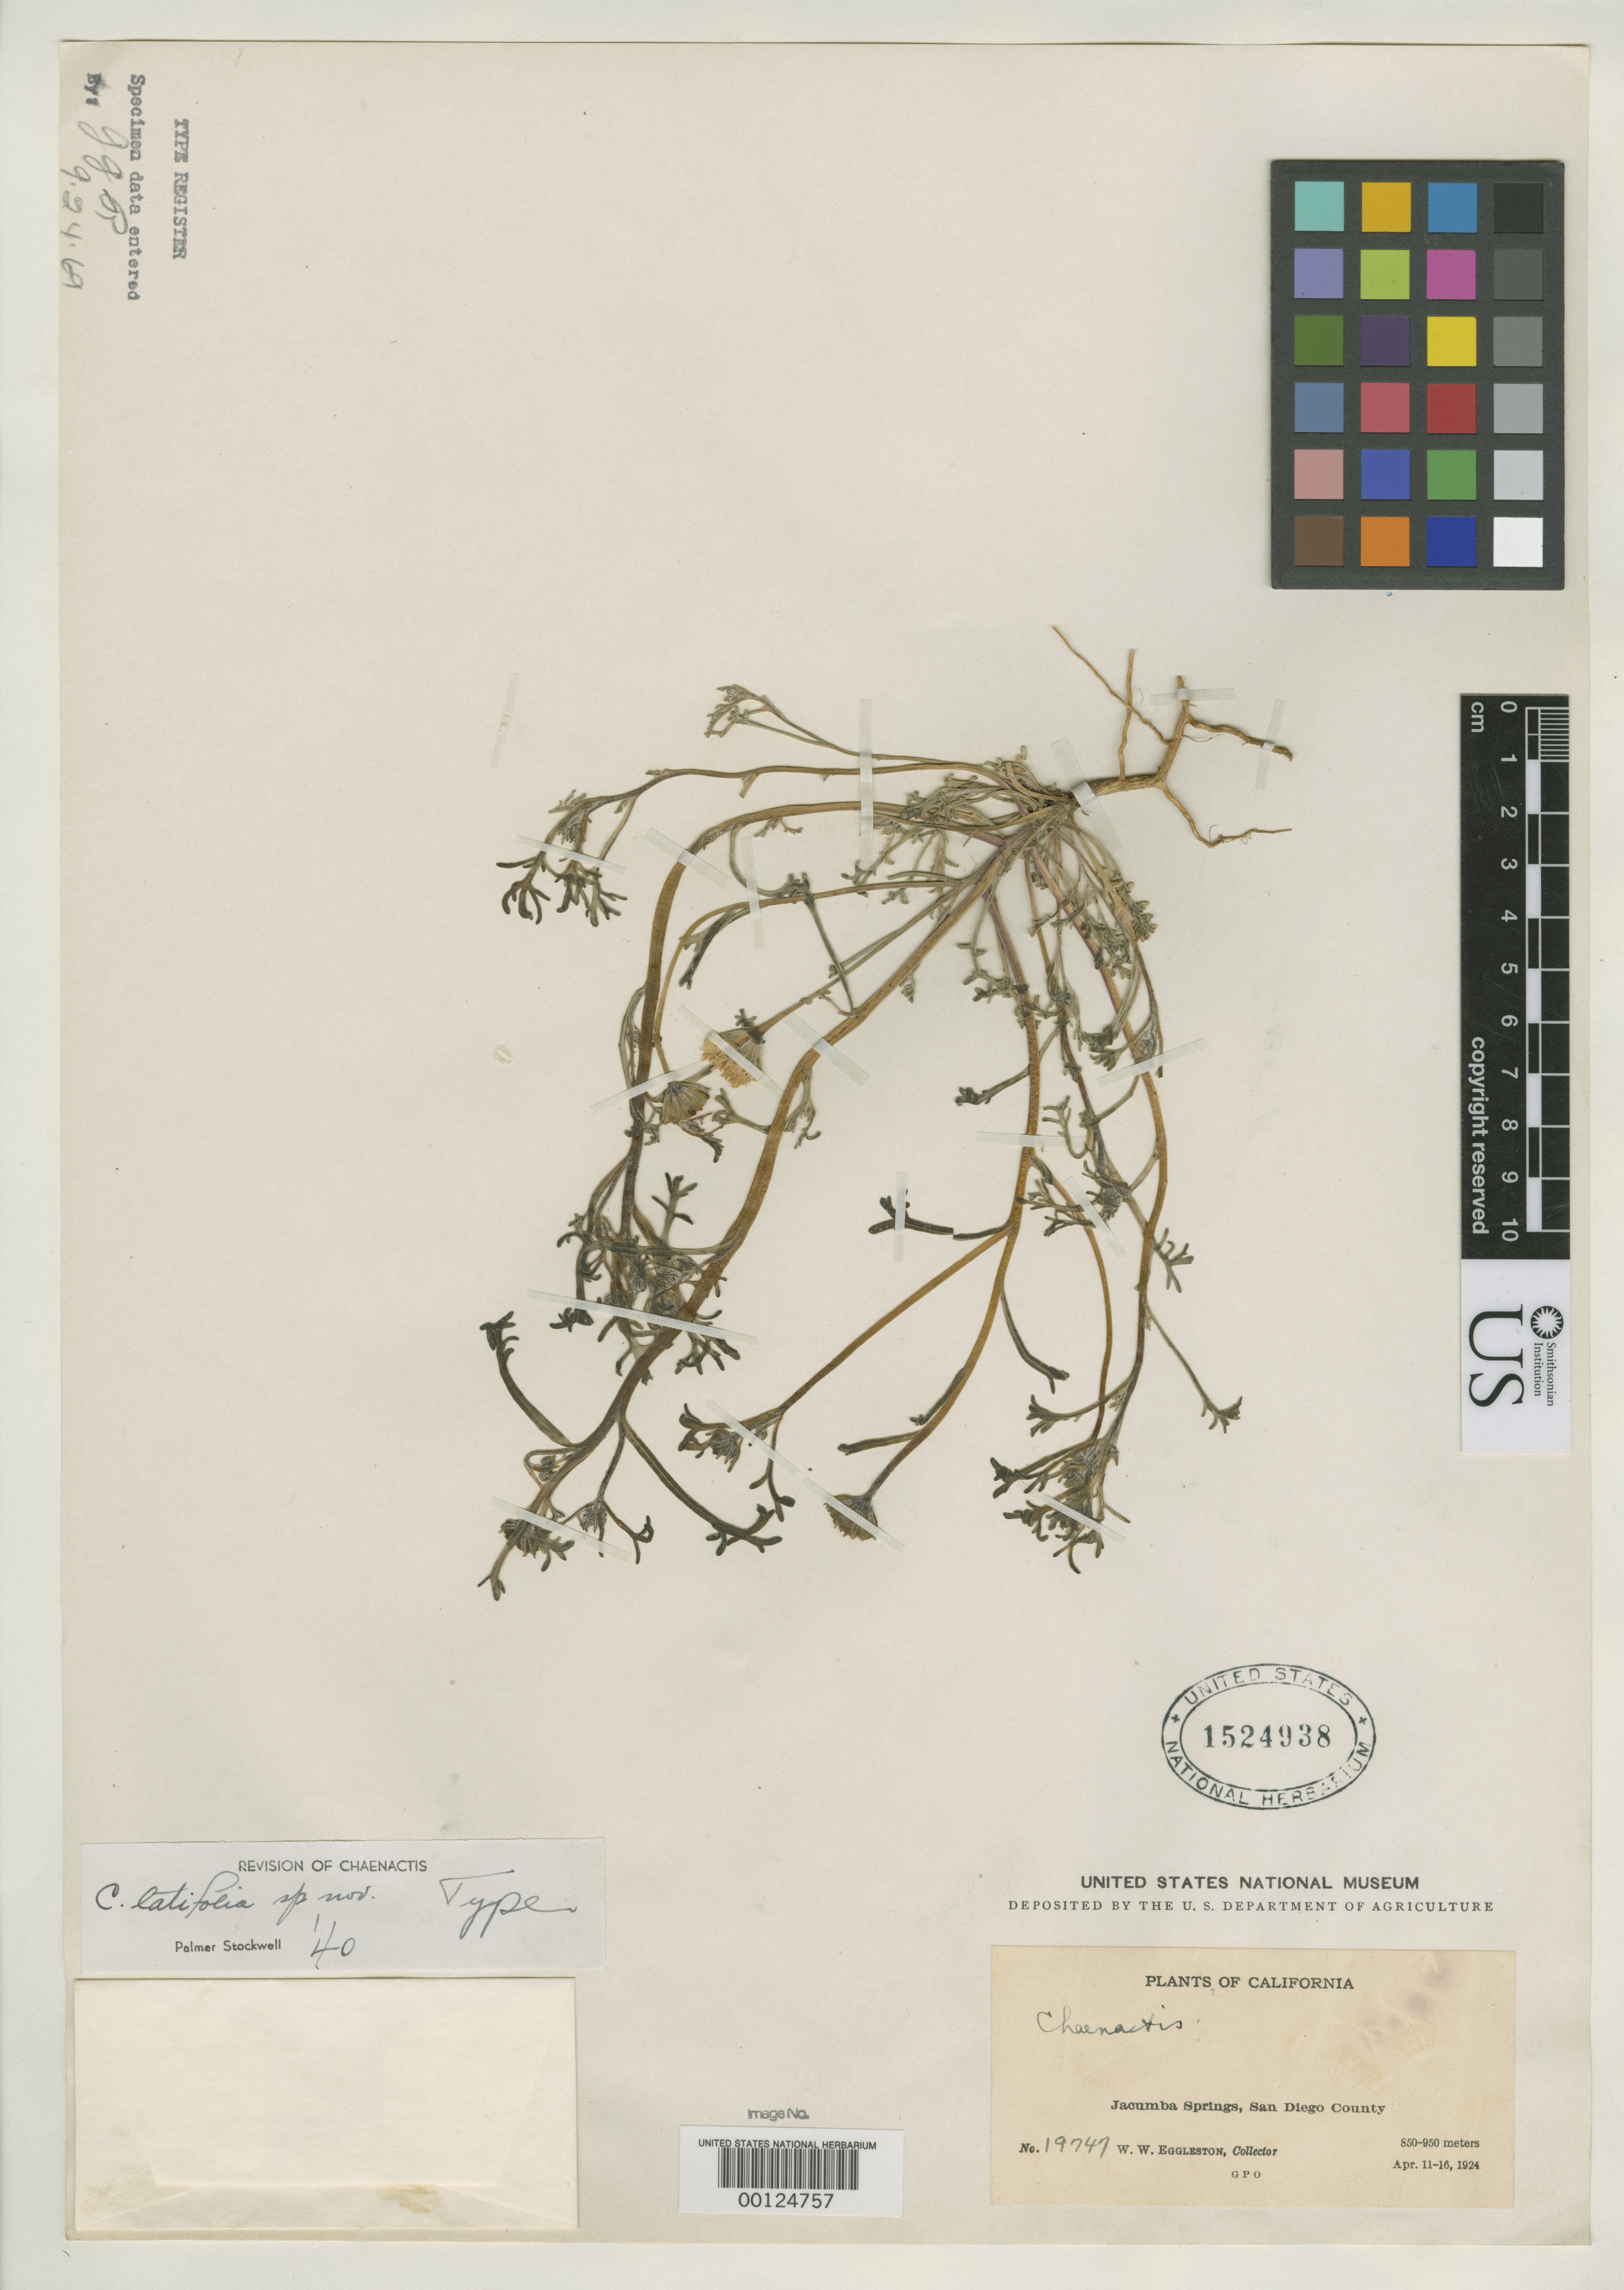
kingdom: Plantae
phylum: Tracheophyta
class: Magnoliopsida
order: Asterales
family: Asteraceae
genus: Chaenactis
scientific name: Chaenactis latifolia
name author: Stockw.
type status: Holotype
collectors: W. W. Eggleston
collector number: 19747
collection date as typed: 11 Apr 1924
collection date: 1924-04-11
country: United States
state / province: California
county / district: San Diego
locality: Jacumba Springs.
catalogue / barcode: US 1524938